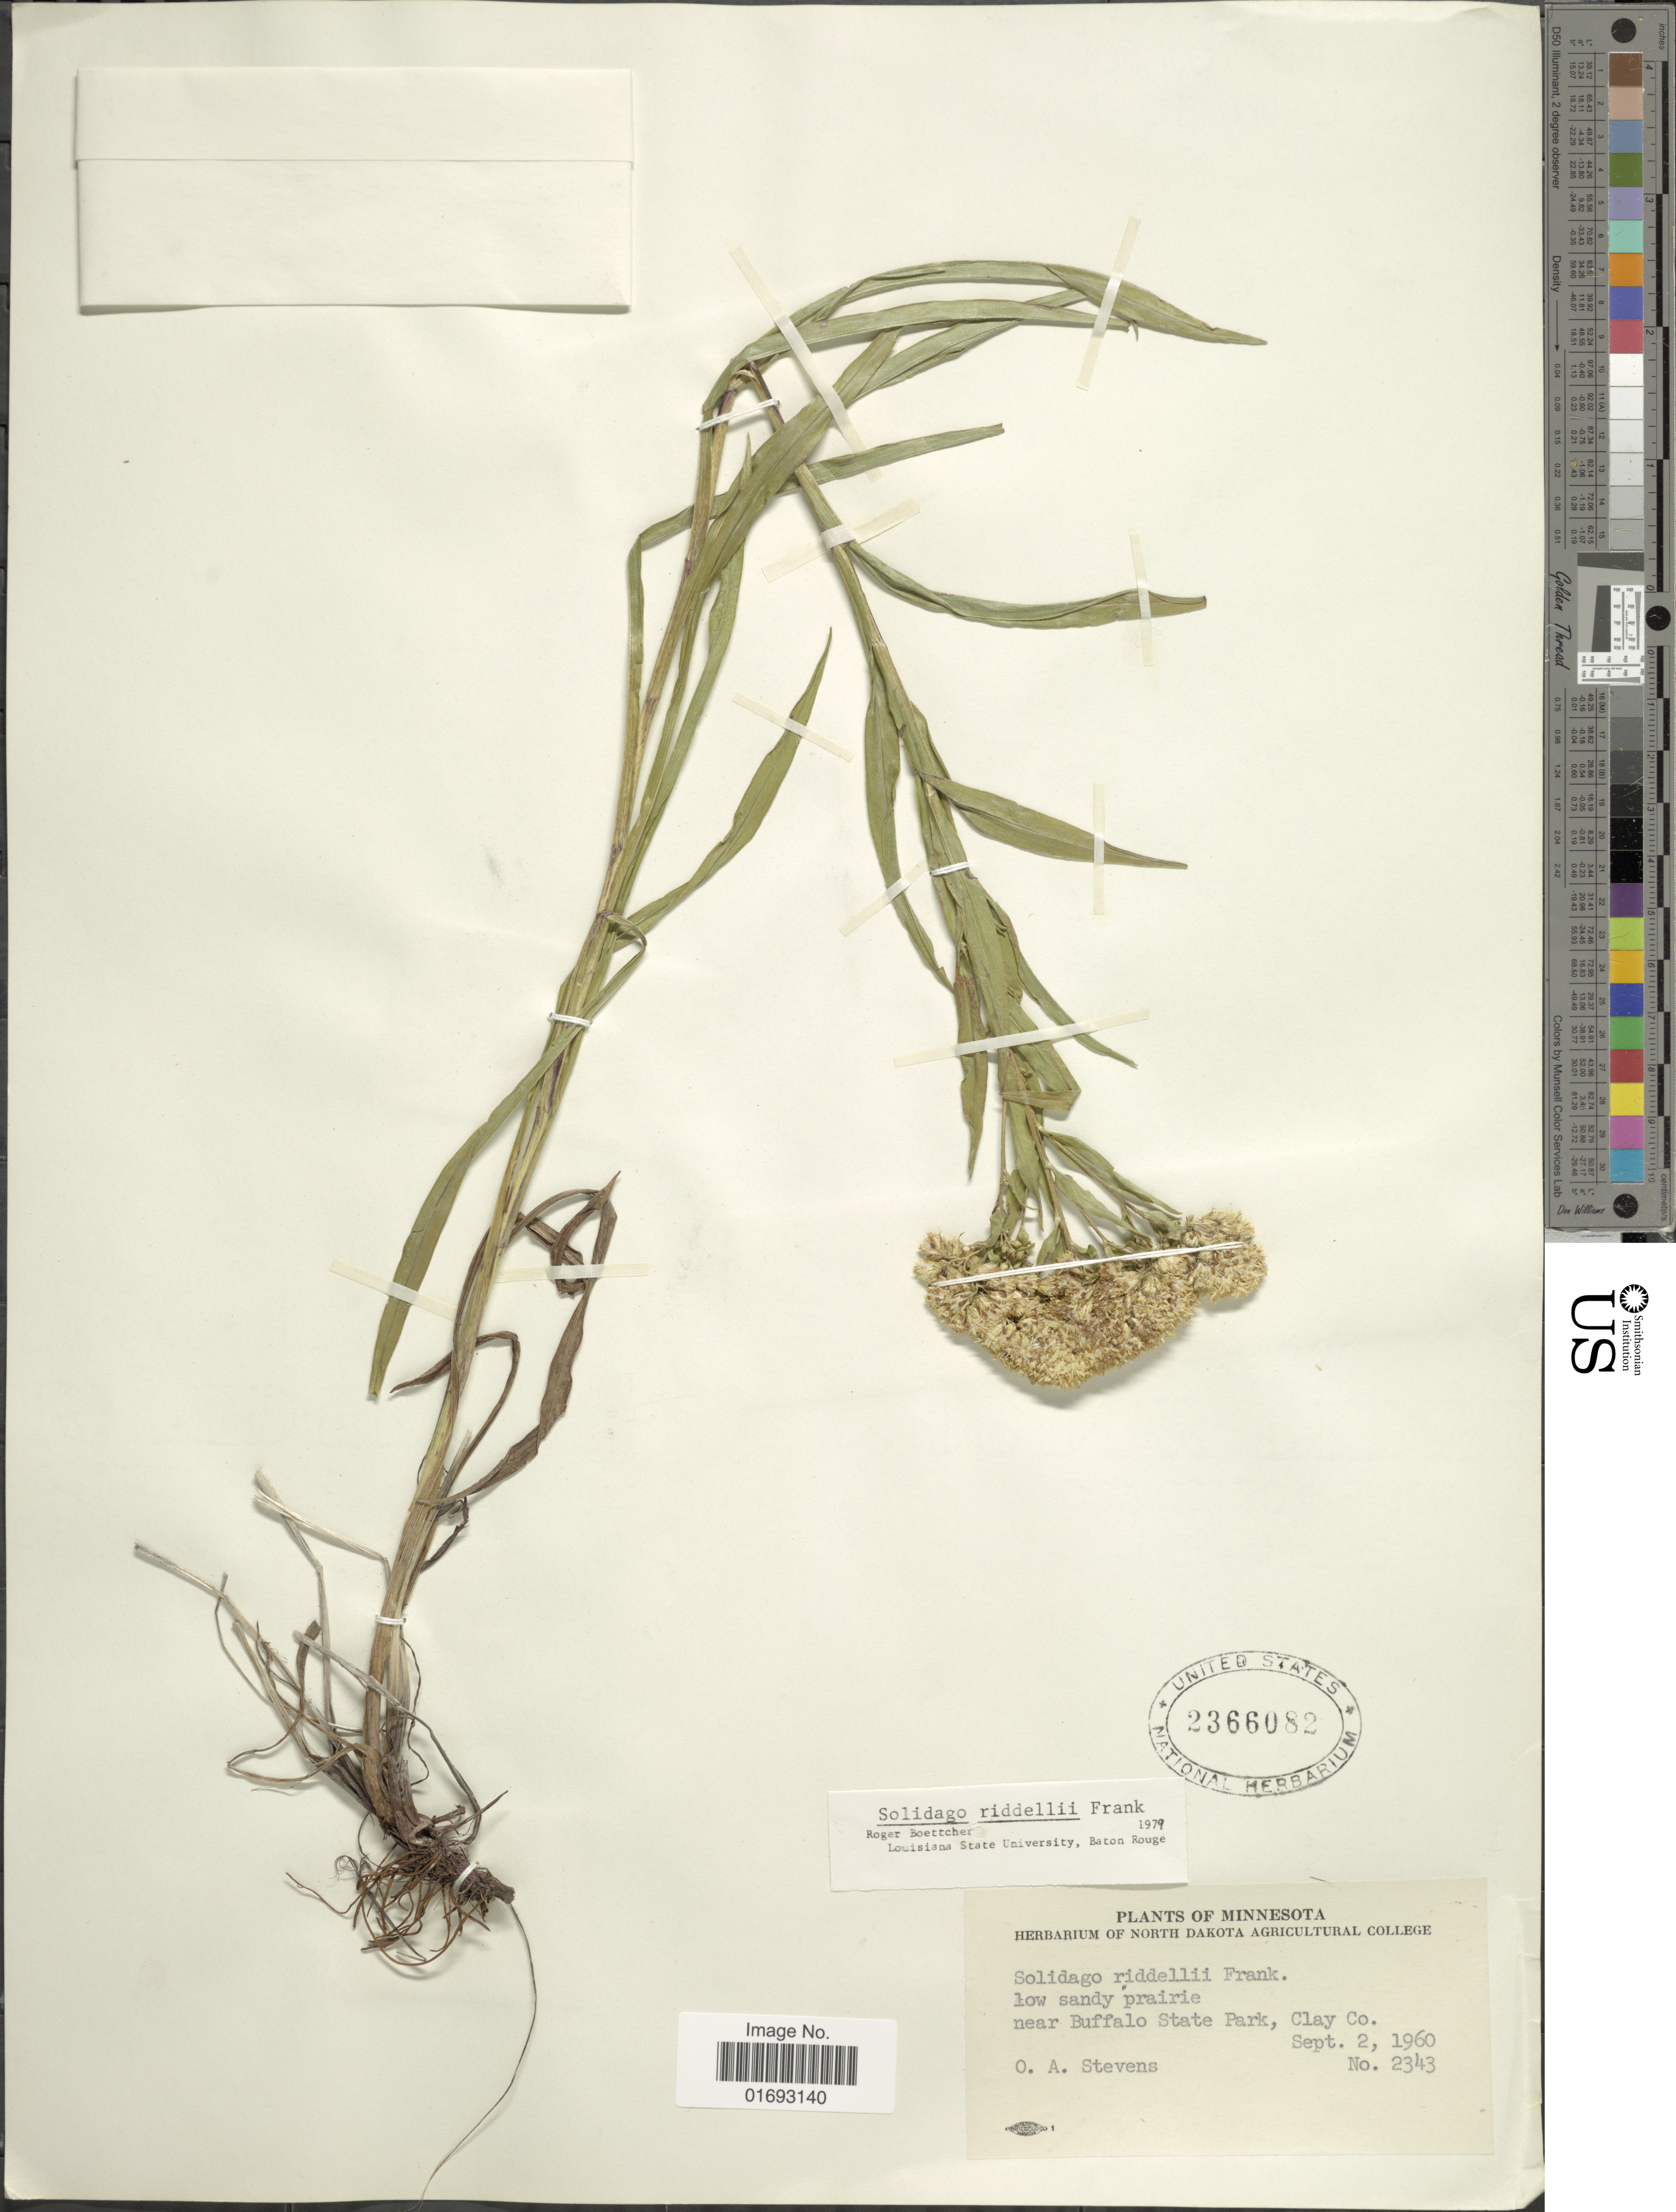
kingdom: Plantae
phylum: Tracheophyta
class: Magnoliopsida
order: Asterales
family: Asteraceae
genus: Oligoneuron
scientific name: Oligoneuron riddellii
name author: (Frank) Rydb.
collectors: O. A. Stevens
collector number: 2343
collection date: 1960-09-02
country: United States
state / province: Minnesota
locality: Low sandy prairie, near Buffalo State Park, Clay Co.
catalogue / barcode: US 2366082